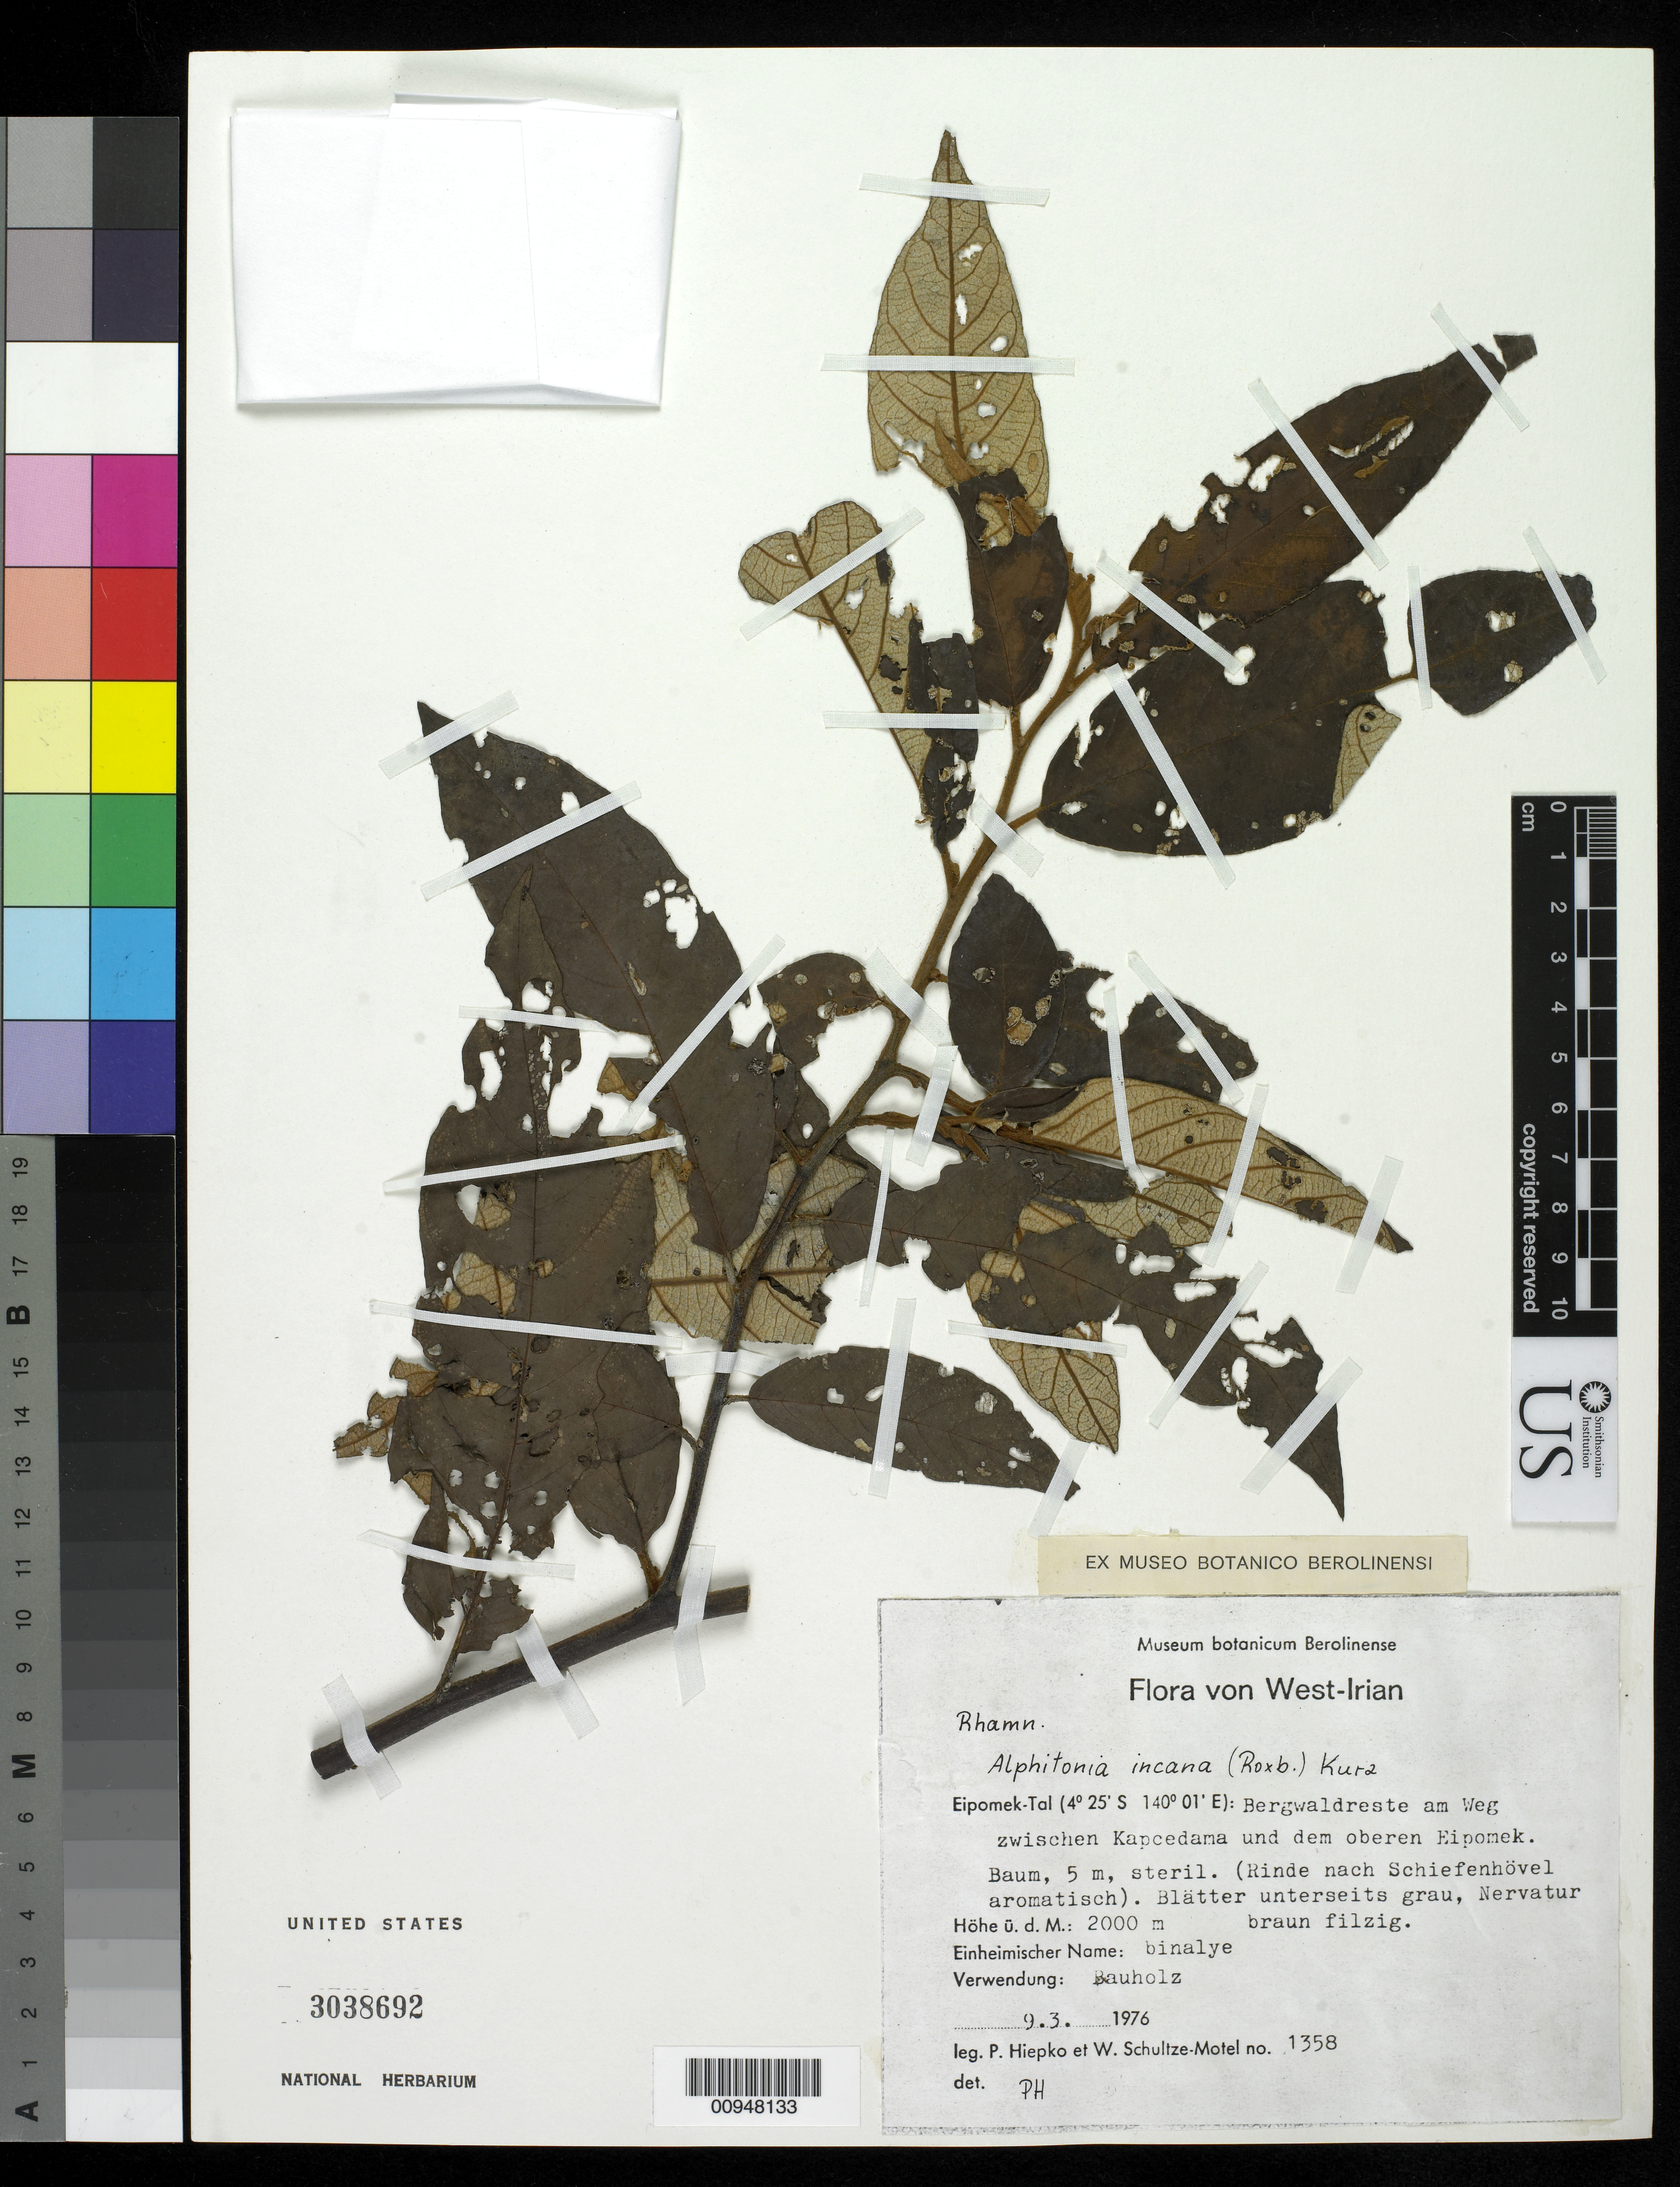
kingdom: Plantae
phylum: Tracheophyta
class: Magnoliopsida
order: Rosales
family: Rhamnaceae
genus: Alphitonia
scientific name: Alphitonia incana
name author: (Roxb.) Teisjm. & Binn. ex Kurz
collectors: P. H. Hiepko & W. Schultze-Motel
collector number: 1358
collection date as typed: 09 Mar 1976 to 03 Sep 1976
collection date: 1976-03-09/1976-09-03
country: Indonesia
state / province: Papua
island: New Guinea I.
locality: In German or Dutch. Irian Jaya.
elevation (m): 2000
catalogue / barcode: US 3038692